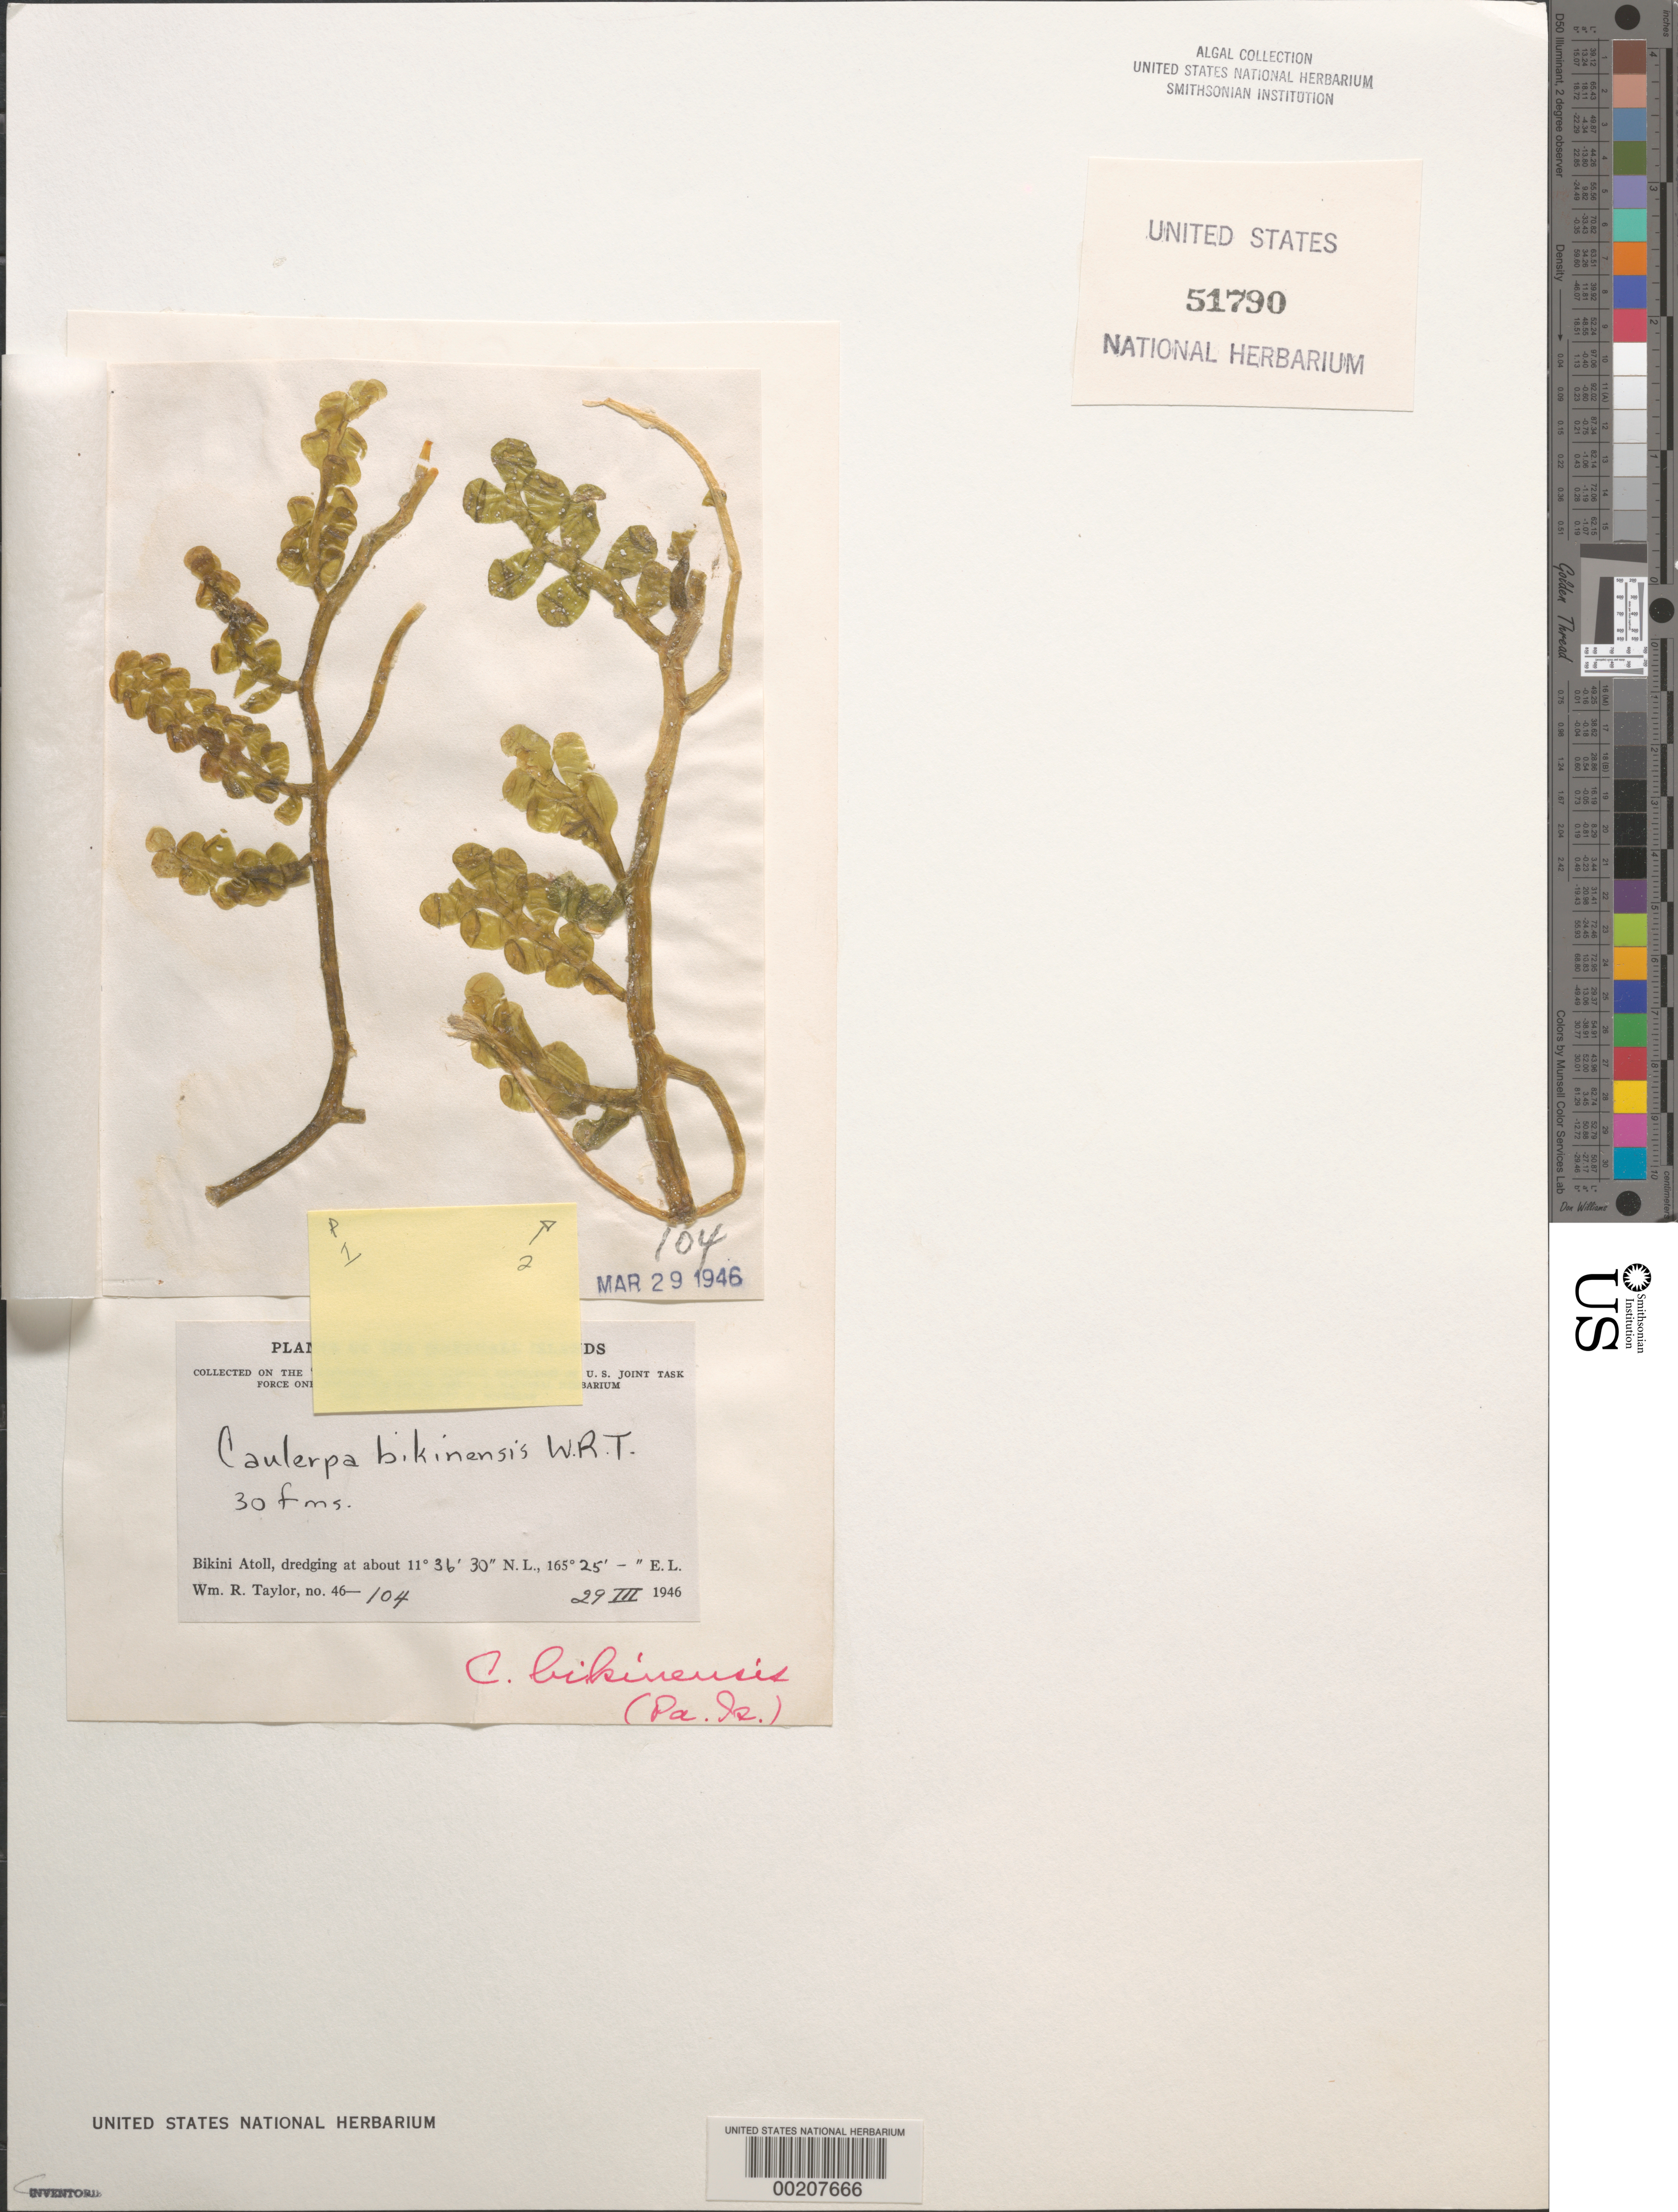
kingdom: Plantae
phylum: Chlorophyta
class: Ulvophyceae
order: Bryopsidales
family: Caulerpaceae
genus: Caulerpa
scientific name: Caulerpa bikinensis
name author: W.R. Taylor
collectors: W. R. Taylor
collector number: WRT 46-104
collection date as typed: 29 Mar 1946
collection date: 1946-03-29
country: Marshall Islands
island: Bikini Atoll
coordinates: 11 36' 30" N, 165 25'E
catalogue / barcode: US 51790